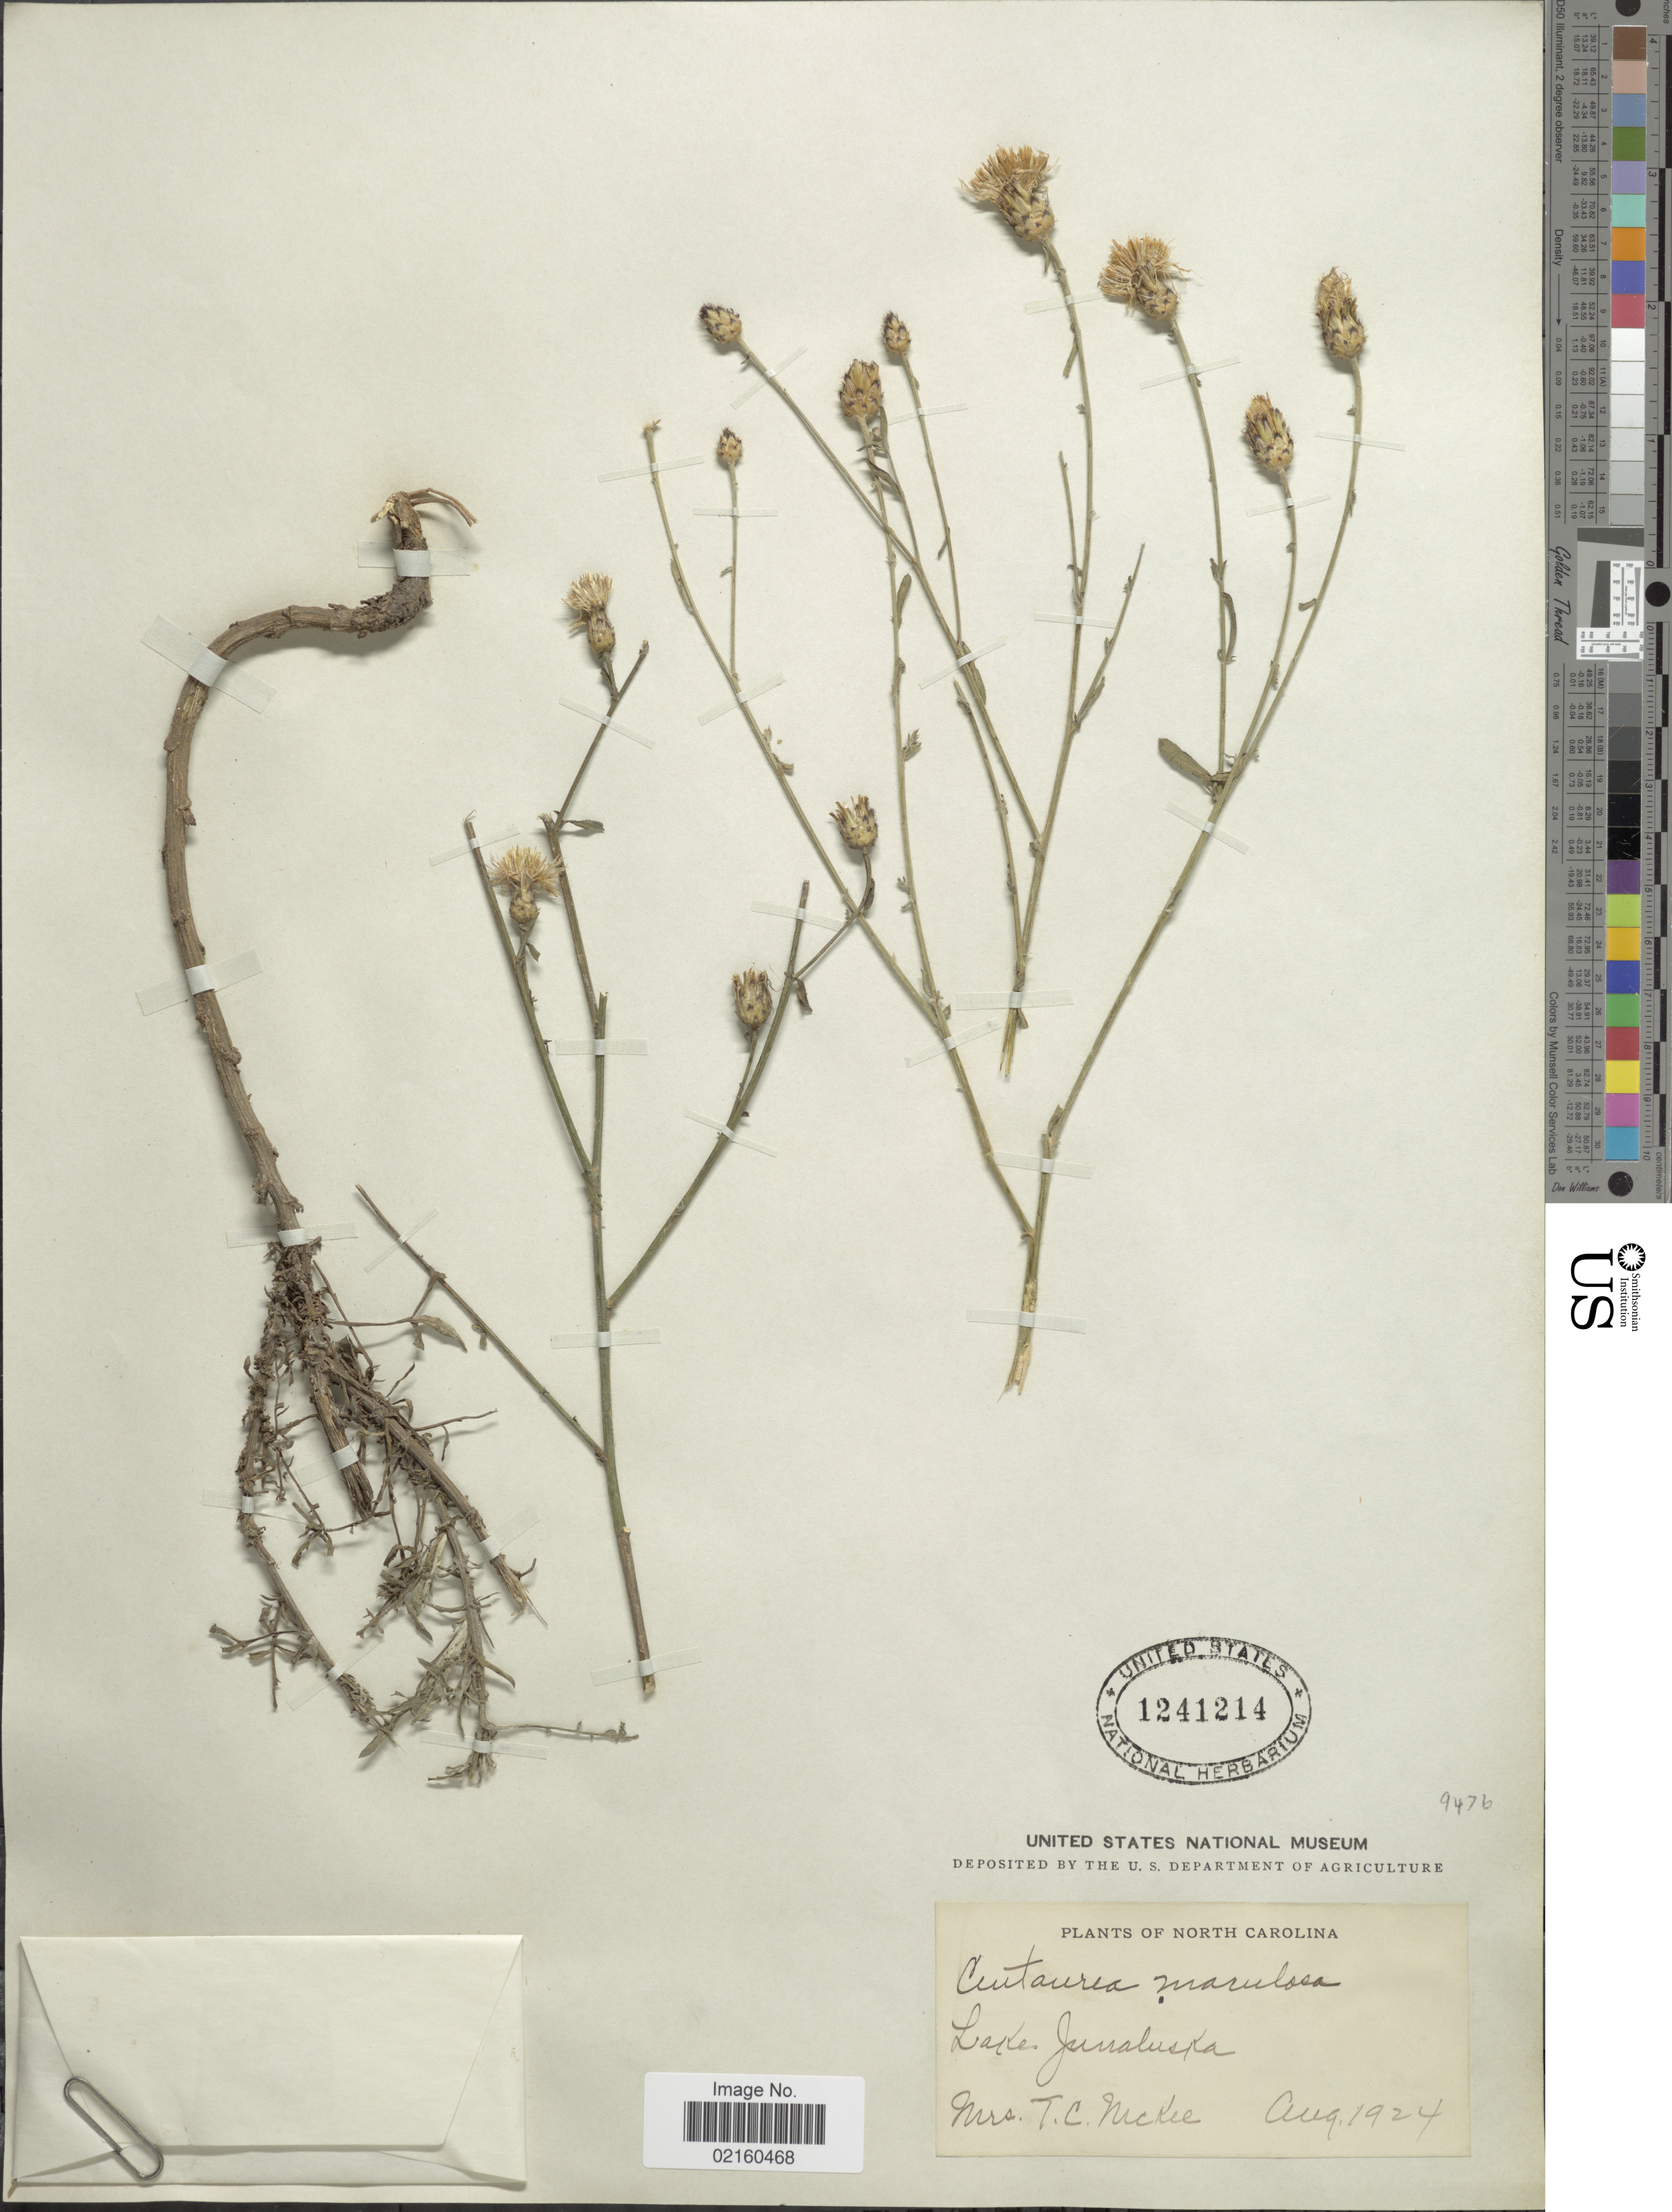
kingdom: Plantae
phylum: Tracheophyta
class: Magnoliopsida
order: Asterales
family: Asteraceae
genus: Centaurea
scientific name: Centaurea stoebe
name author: L.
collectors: T. McKee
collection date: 1924-08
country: United States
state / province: North Carolina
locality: Lake Junaluska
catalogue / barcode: US 1241214